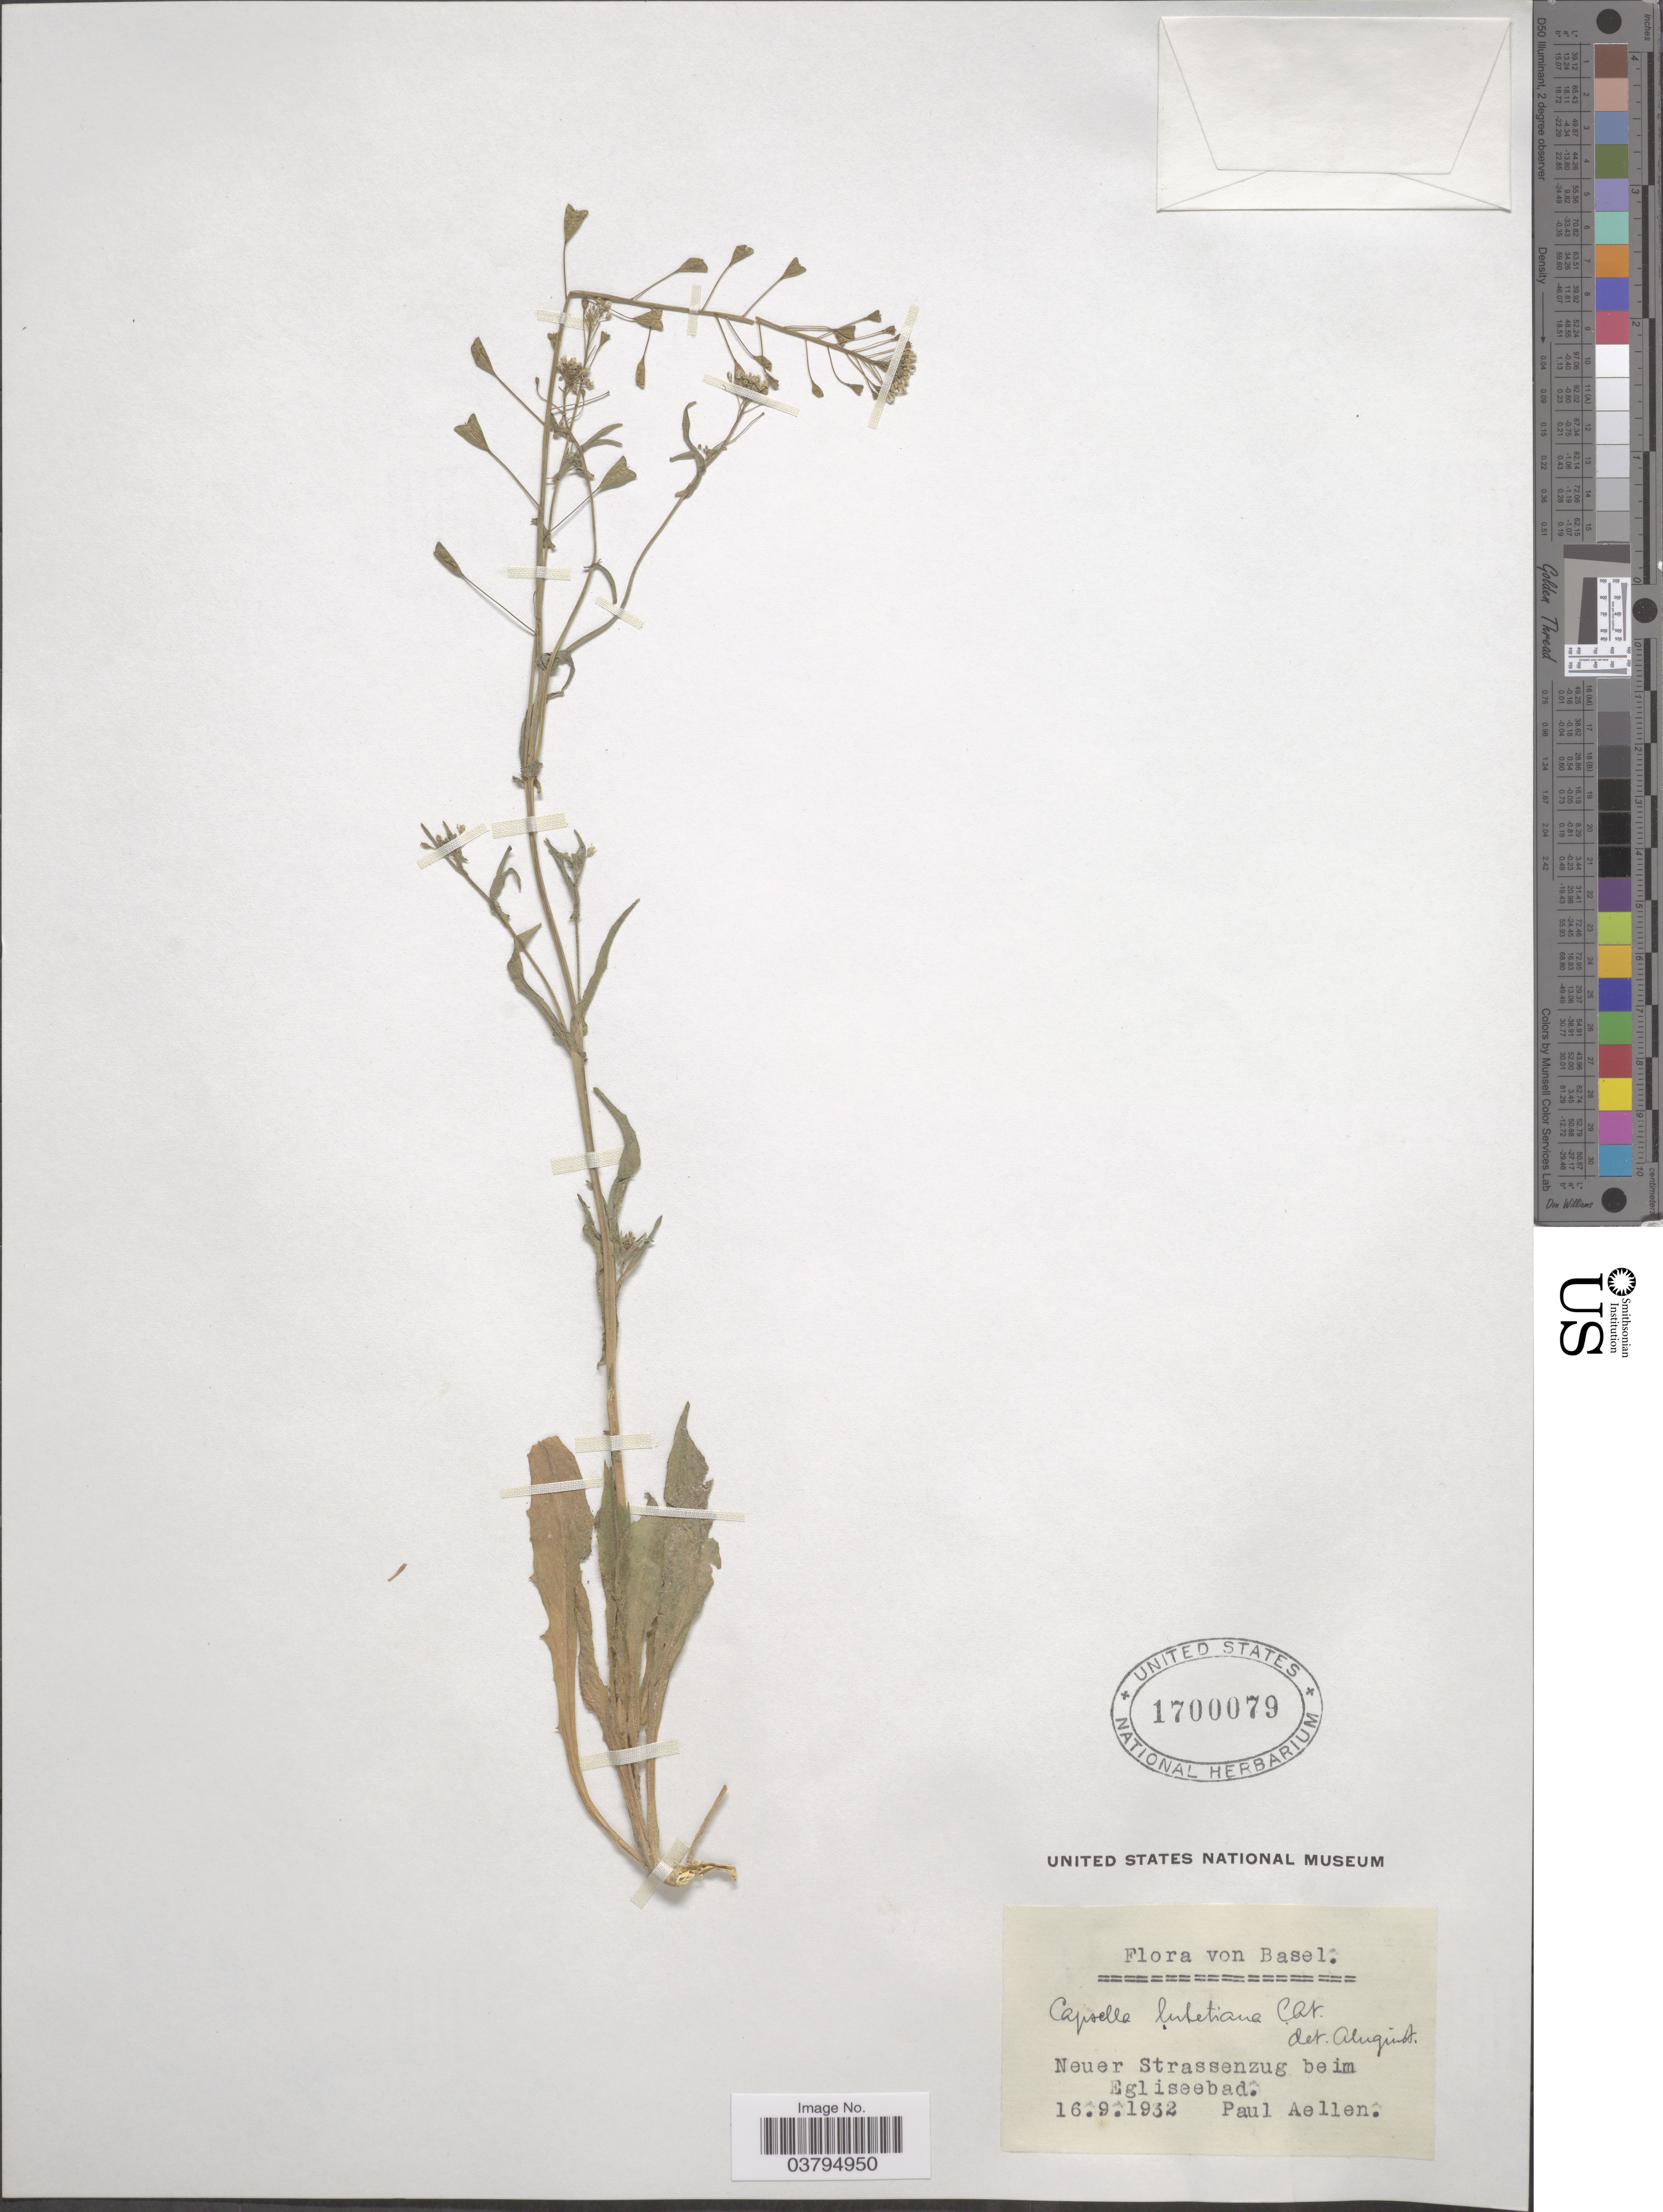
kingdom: Plantae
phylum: Tracheophyta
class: Magnoliopsida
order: Brassicales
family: Brassicaceae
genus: Capsella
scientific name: Capsella lutetiana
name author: (E.B. Almq.) E.B. Almq.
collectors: P. Aellen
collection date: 1932-09-16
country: Switzerland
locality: Basel. Neuer Strassenzug beim Egliseebad.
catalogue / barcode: US 1700079